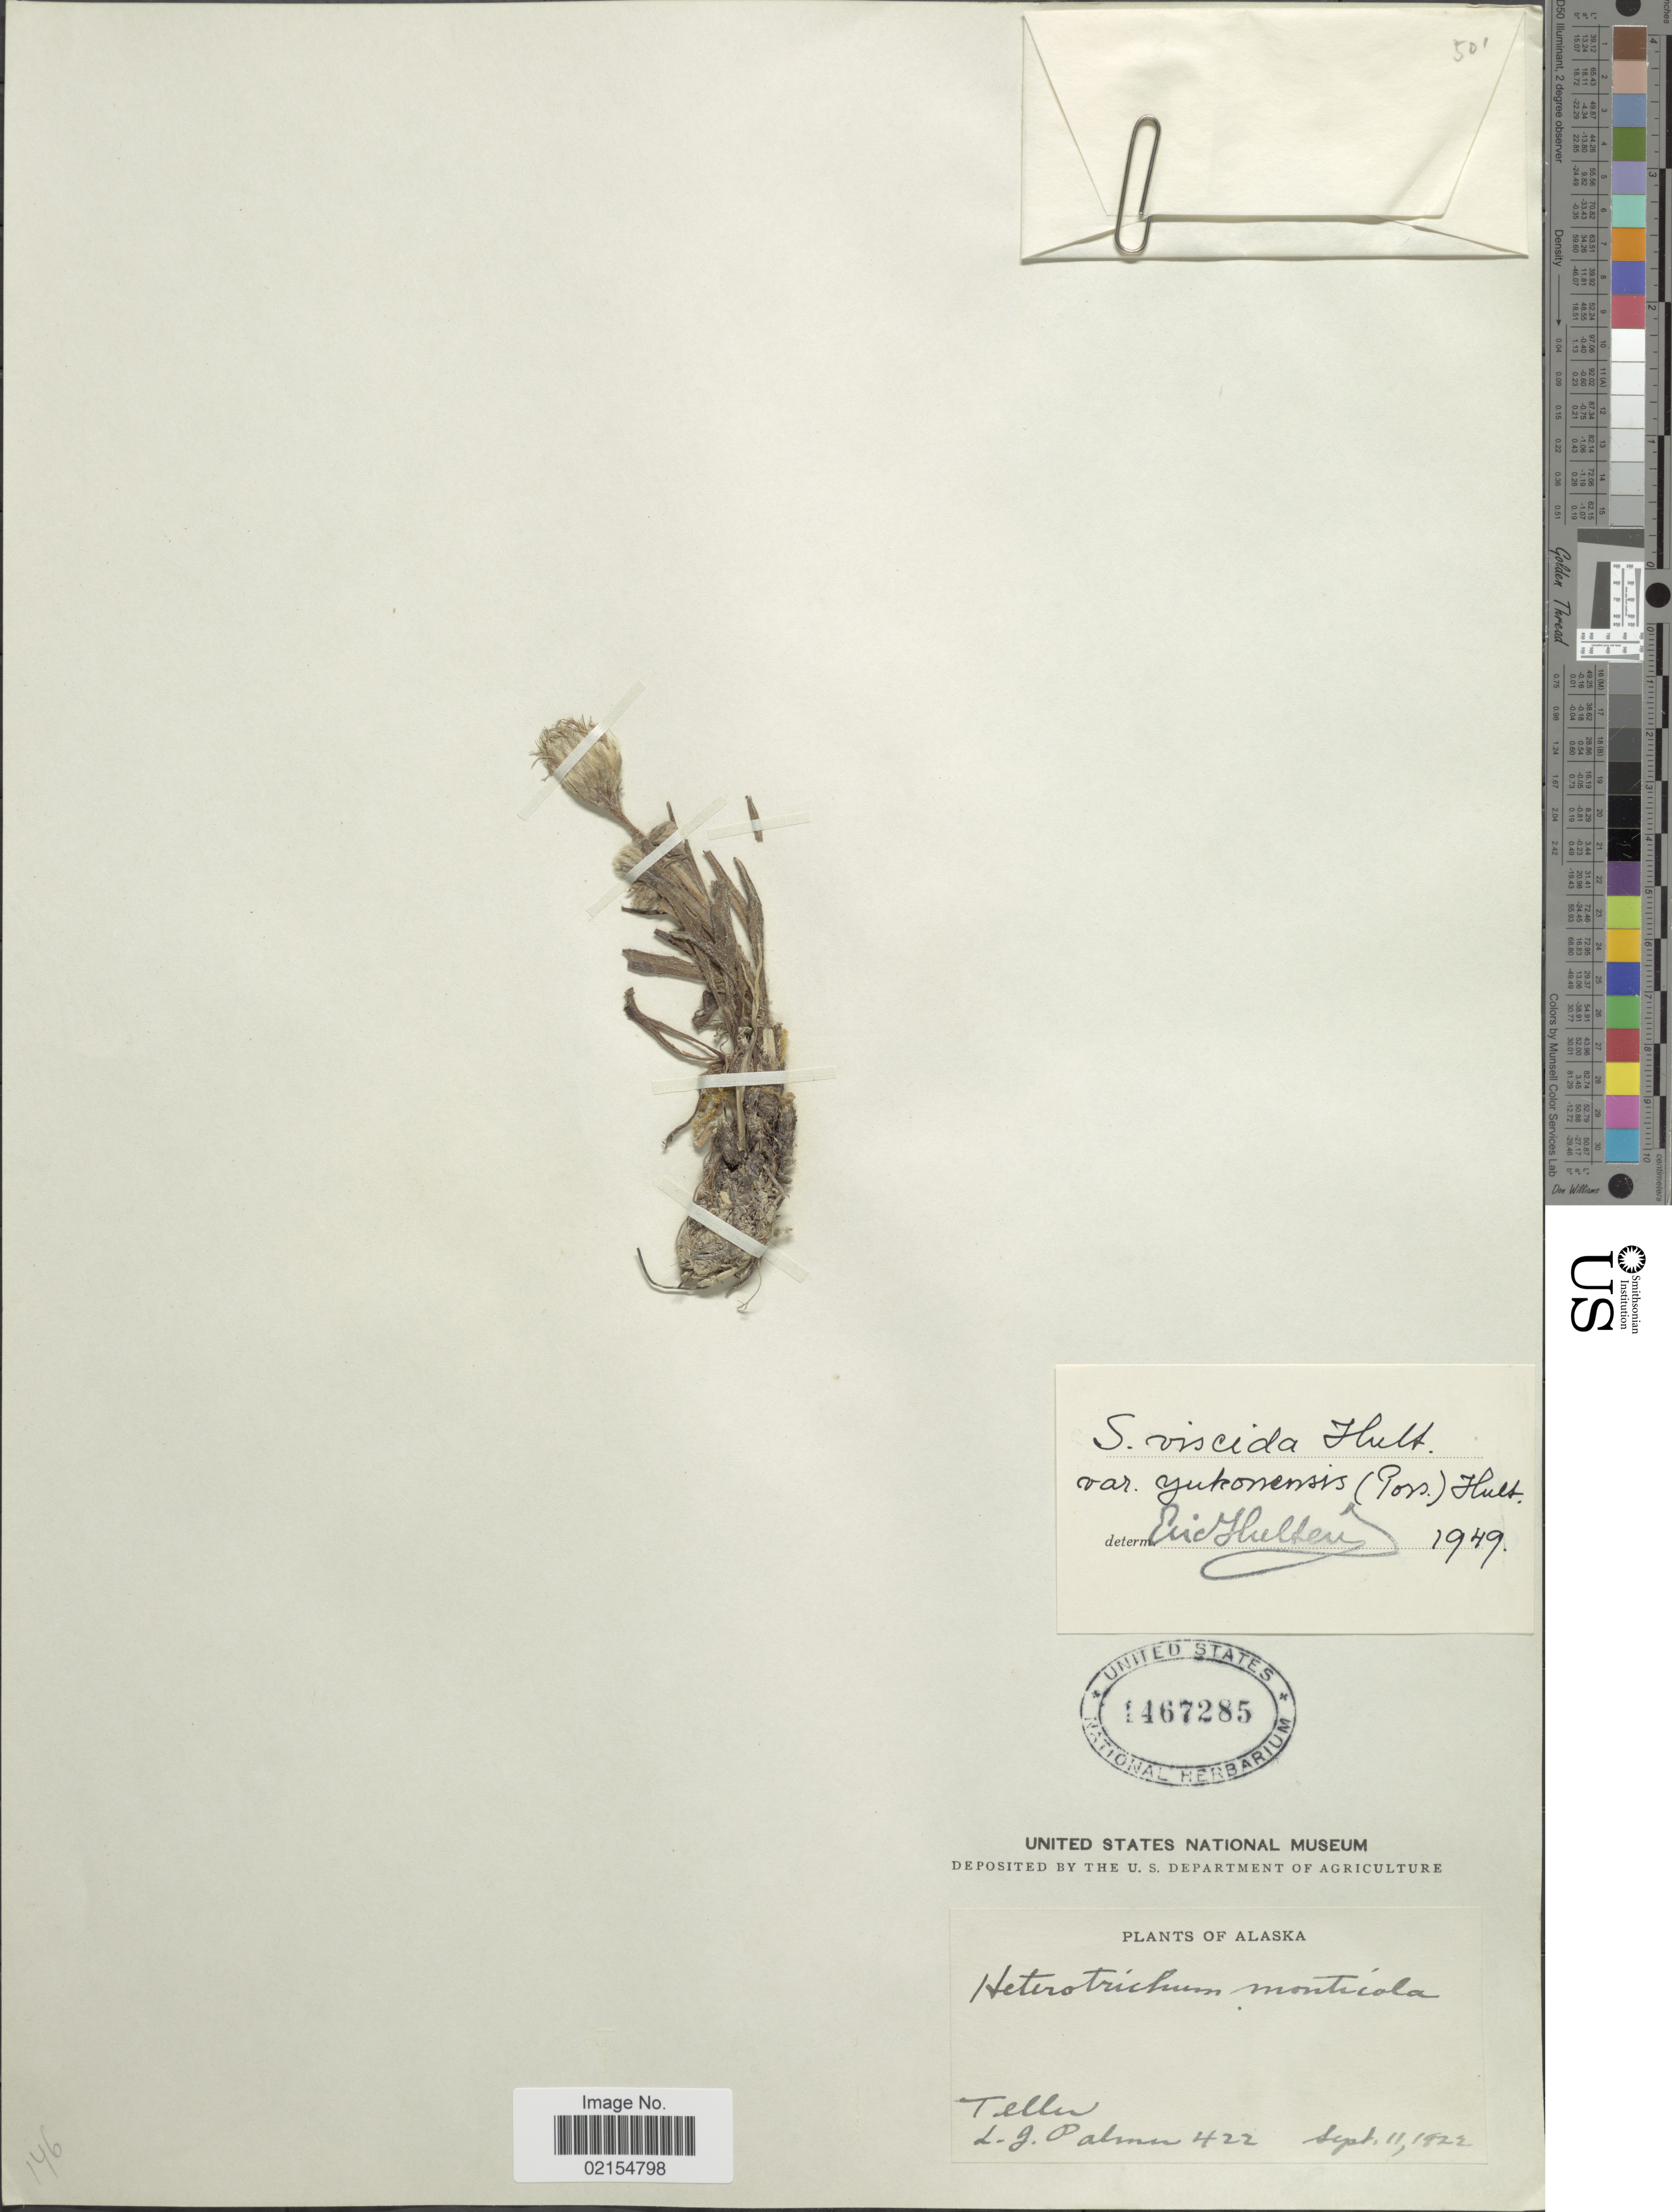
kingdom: Plantae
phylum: Tracheophyta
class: Magnoliopsida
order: Asterales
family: Asteraceae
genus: Saussurea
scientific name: Saussurea angustifolia var. yukonensis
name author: A.E. Porsild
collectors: L. J. Palmer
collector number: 422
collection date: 1922-09-11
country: United States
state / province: Alaska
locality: Teller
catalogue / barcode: US 1467285